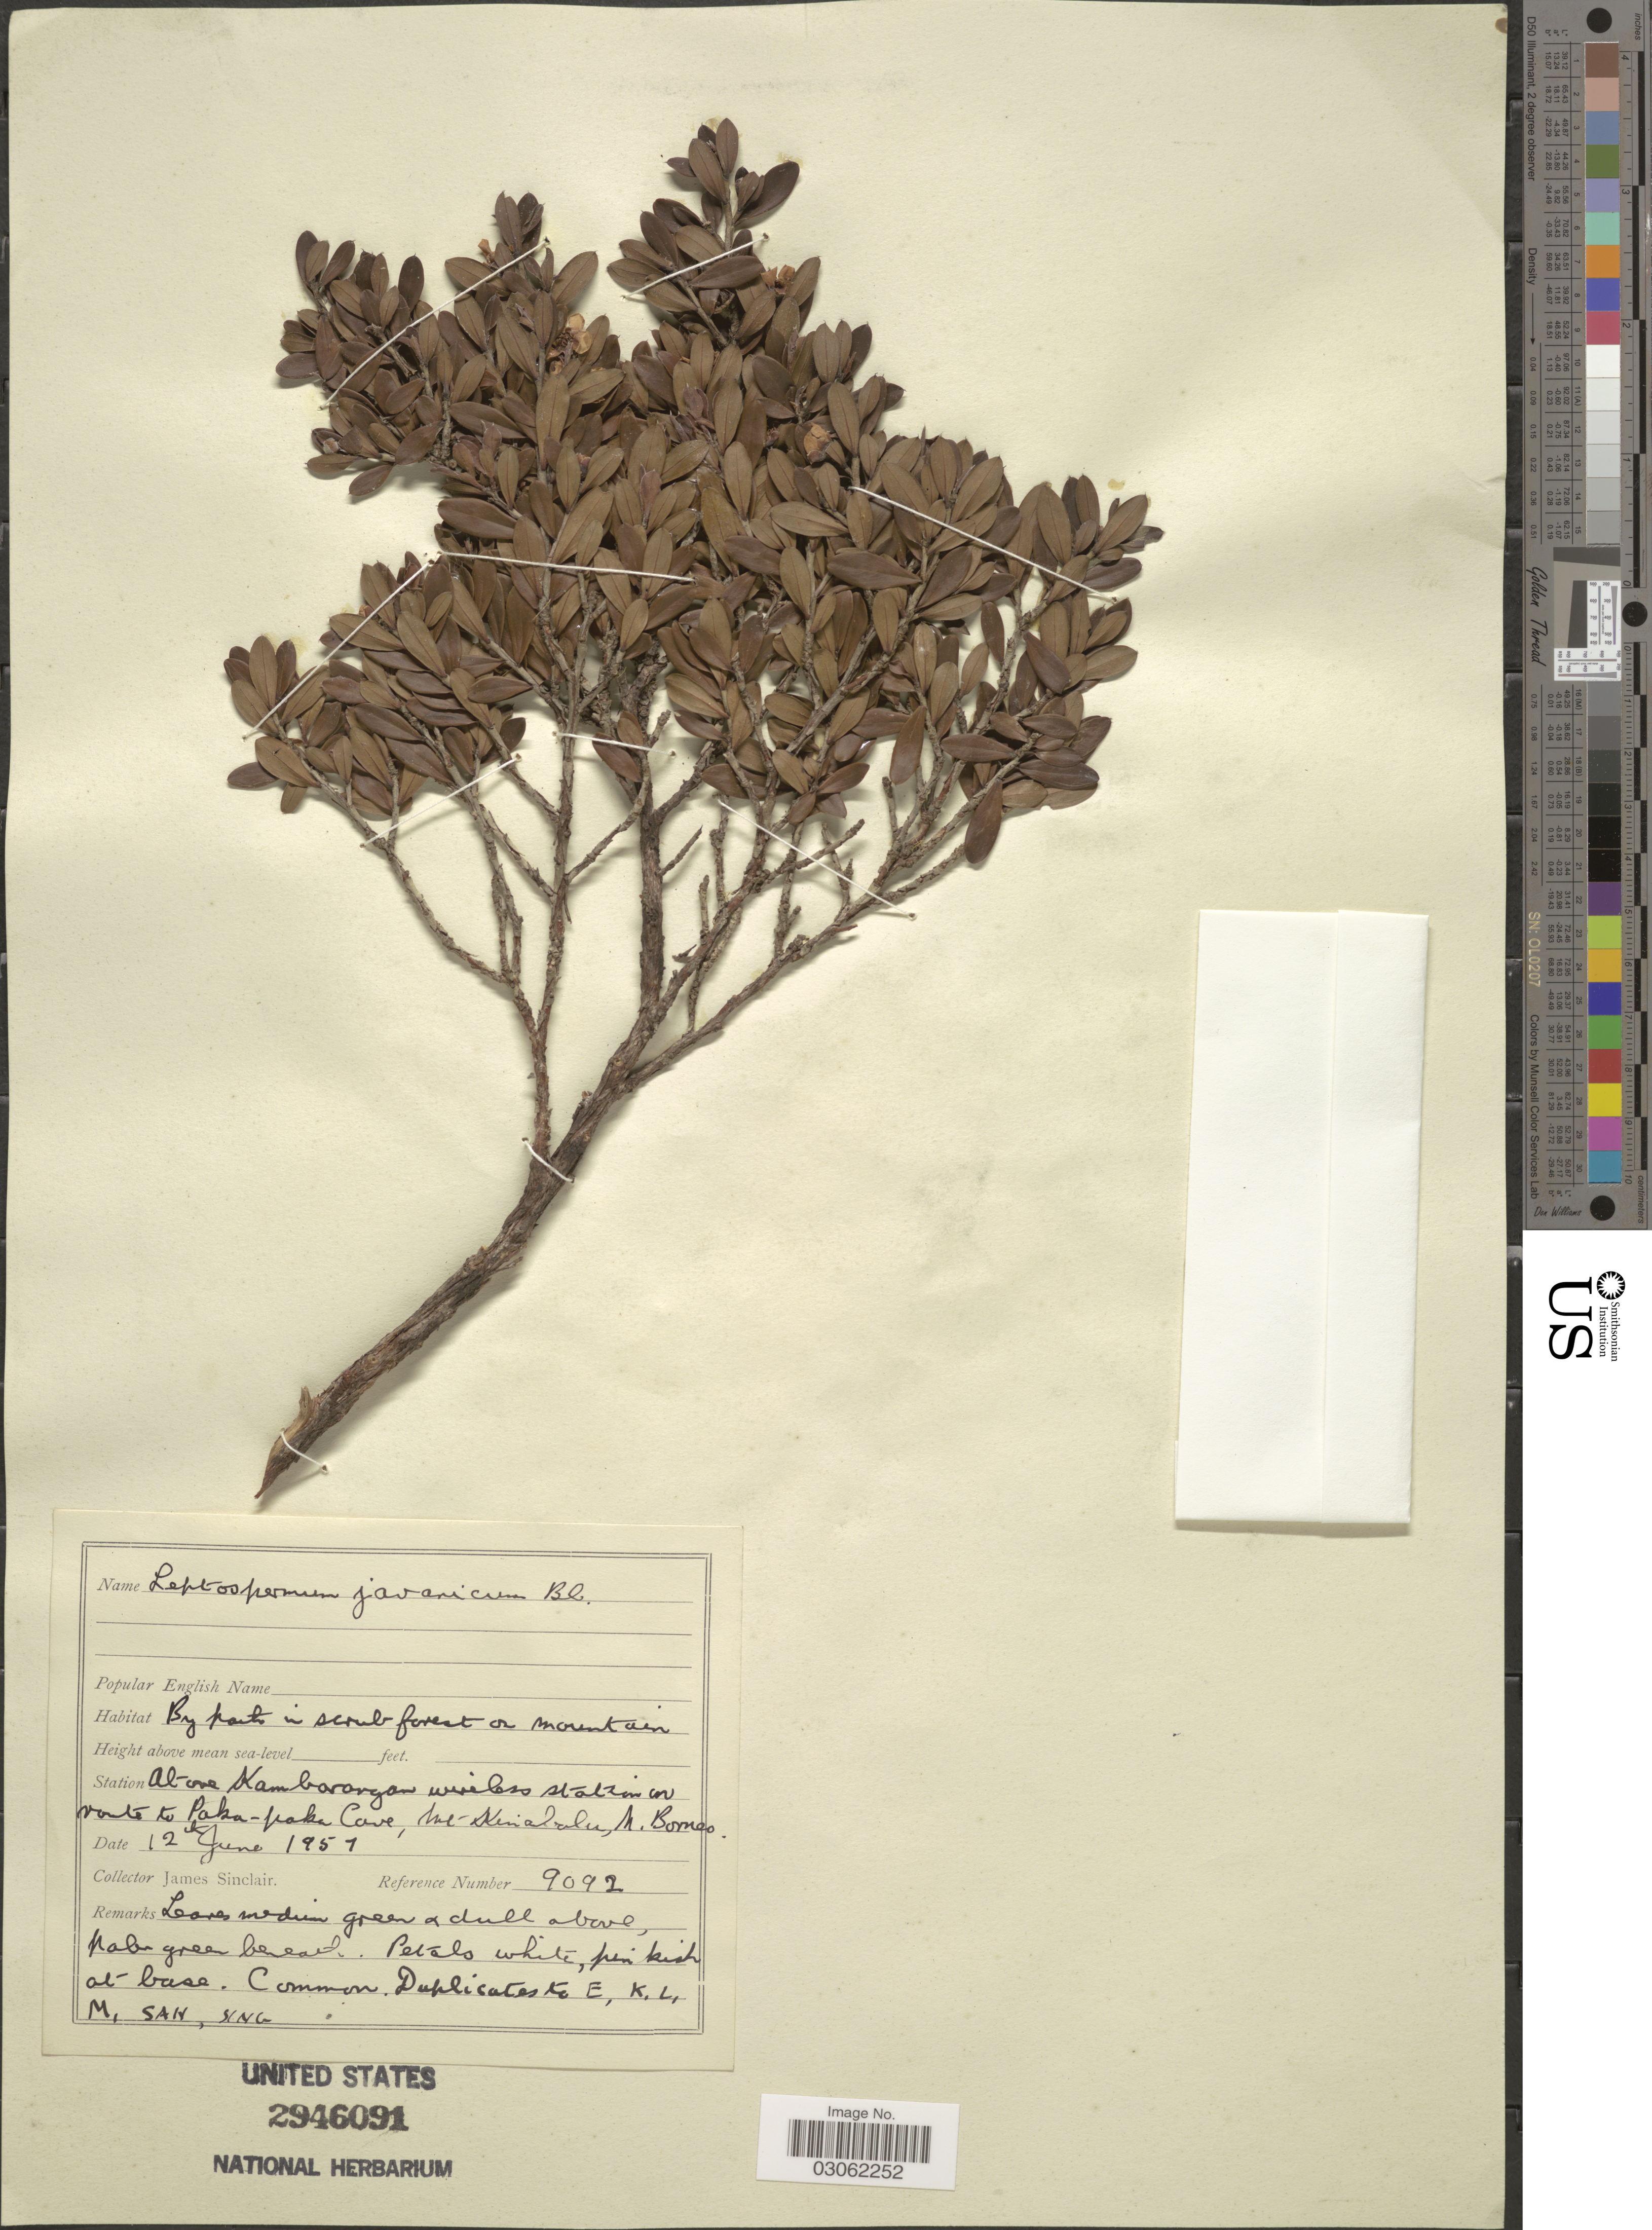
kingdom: Plantae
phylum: Tracheophyta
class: Magnoliopsida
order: Myrtales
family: Myrtaceae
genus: Leptospermum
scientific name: Leptospermum javanicum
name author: Blume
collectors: J. Sinclair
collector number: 9092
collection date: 1951-06-12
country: Malaysia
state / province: Sabah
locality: At one Kambarangan wireless station on route to Paka-paka Cave, Mt. Kinabalu, N. Borneo.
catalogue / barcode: US 2946091